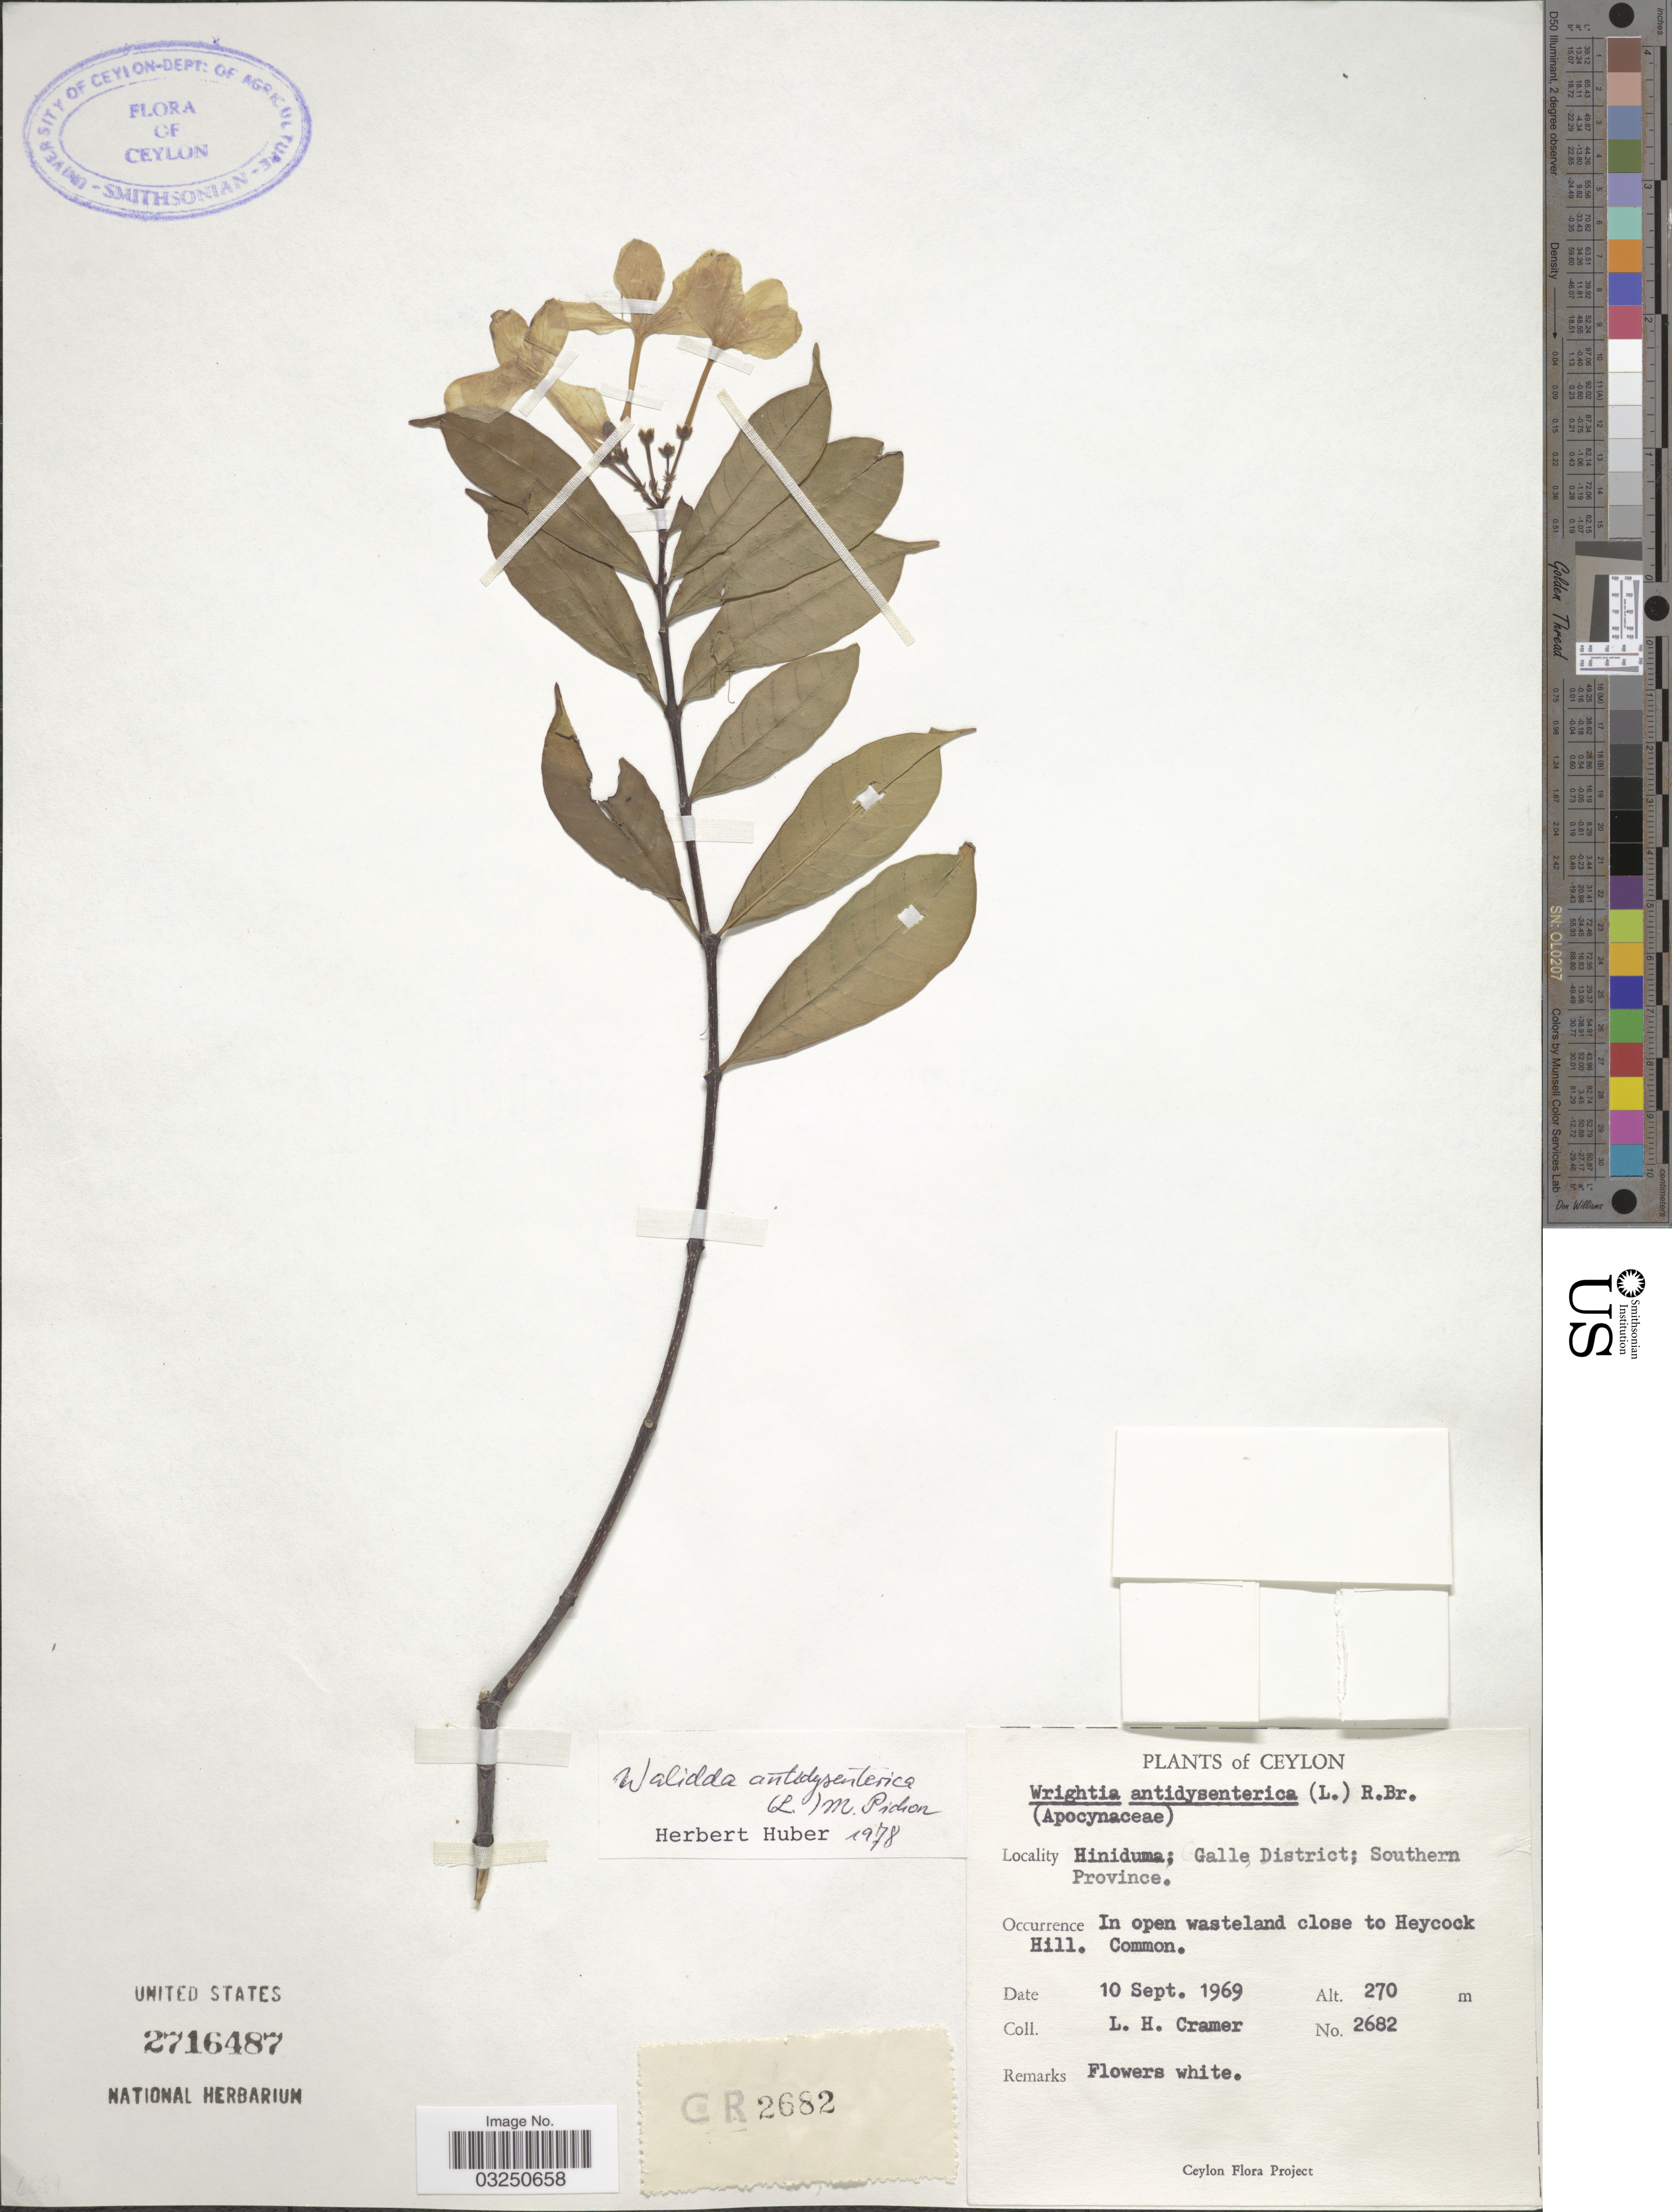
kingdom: Plantae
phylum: Tracheophyta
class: Magnoliopsida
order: Gentianales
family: Apocynaceae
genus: Wrightia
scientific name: Wrightia antidysenterica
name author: (L.) R. Br.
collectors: L. H. Cramer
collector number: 2682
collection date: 1969-09-10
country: Sri Lanka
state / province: Southern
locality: Ceylon. Hiniduma; Galle District. In open wasteland close to Heycock Hill.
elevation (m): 270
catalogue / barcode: US 2716487